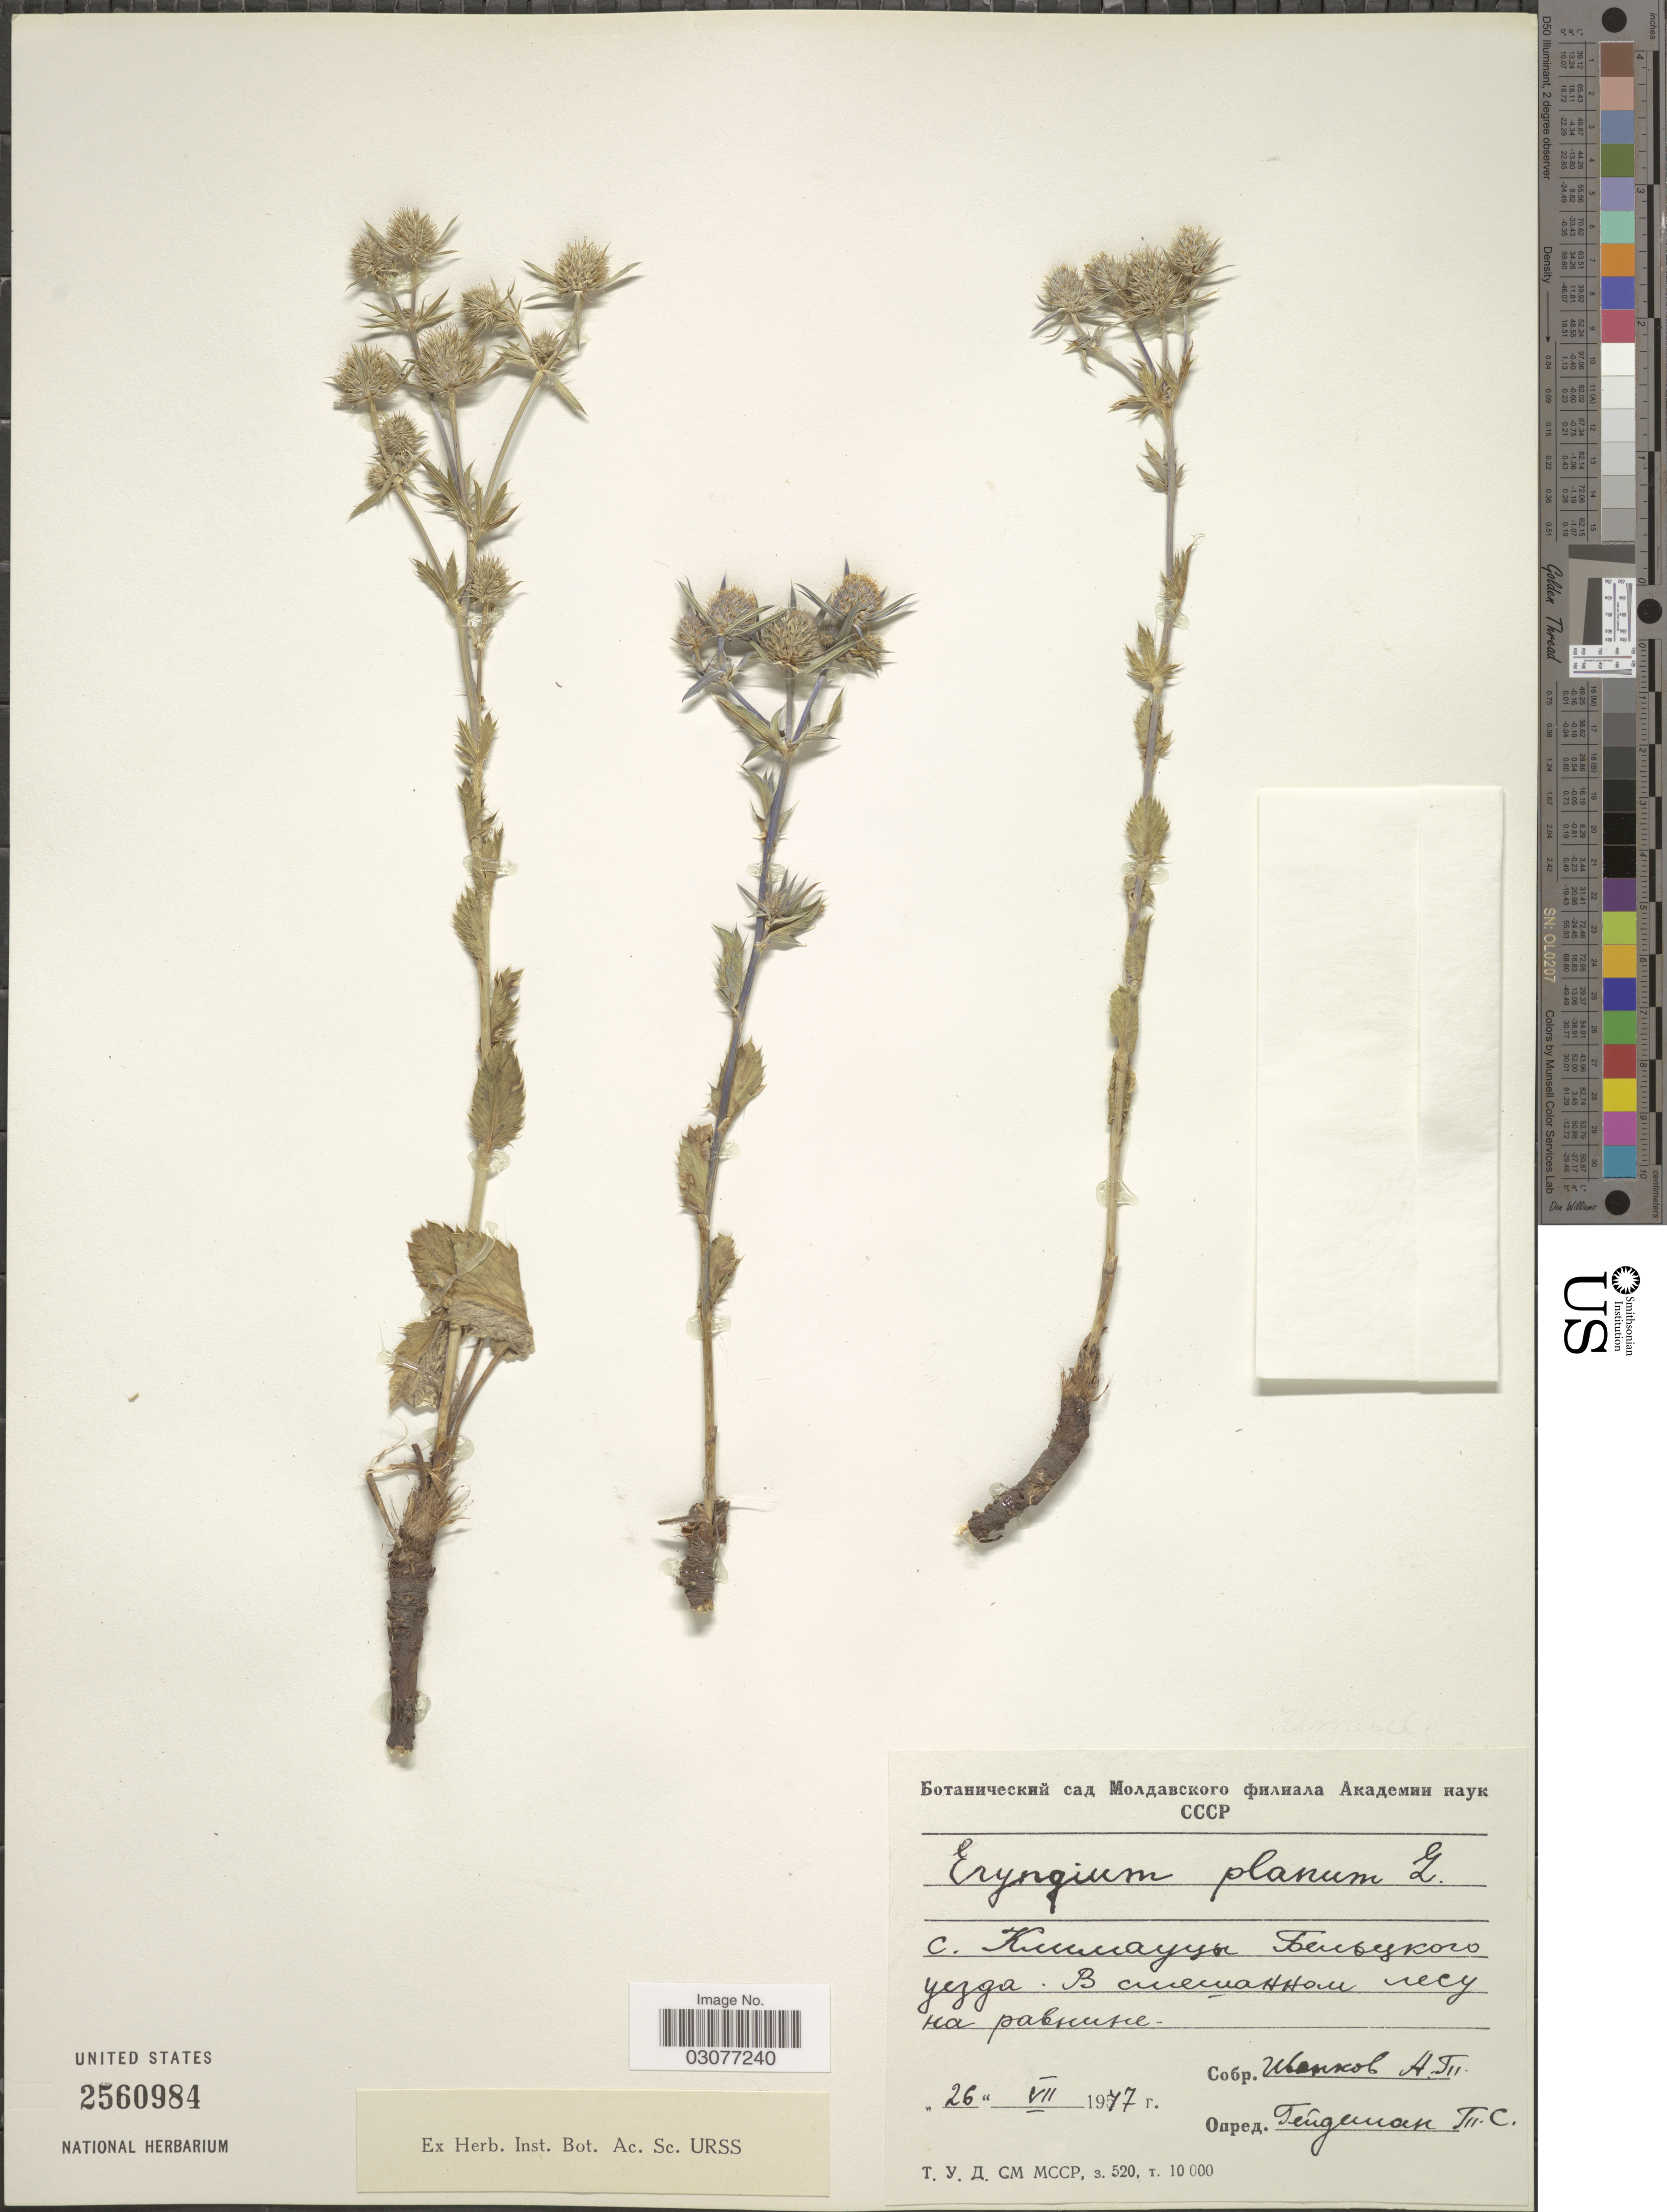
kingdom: Plantae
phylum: Tracheophyta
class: Magnoliopsida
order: Apiales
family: Apiaceae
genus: Eryngium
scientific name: Eryngium planum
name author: L.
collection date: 1947-07-26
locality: X.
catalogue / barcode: US 2560984